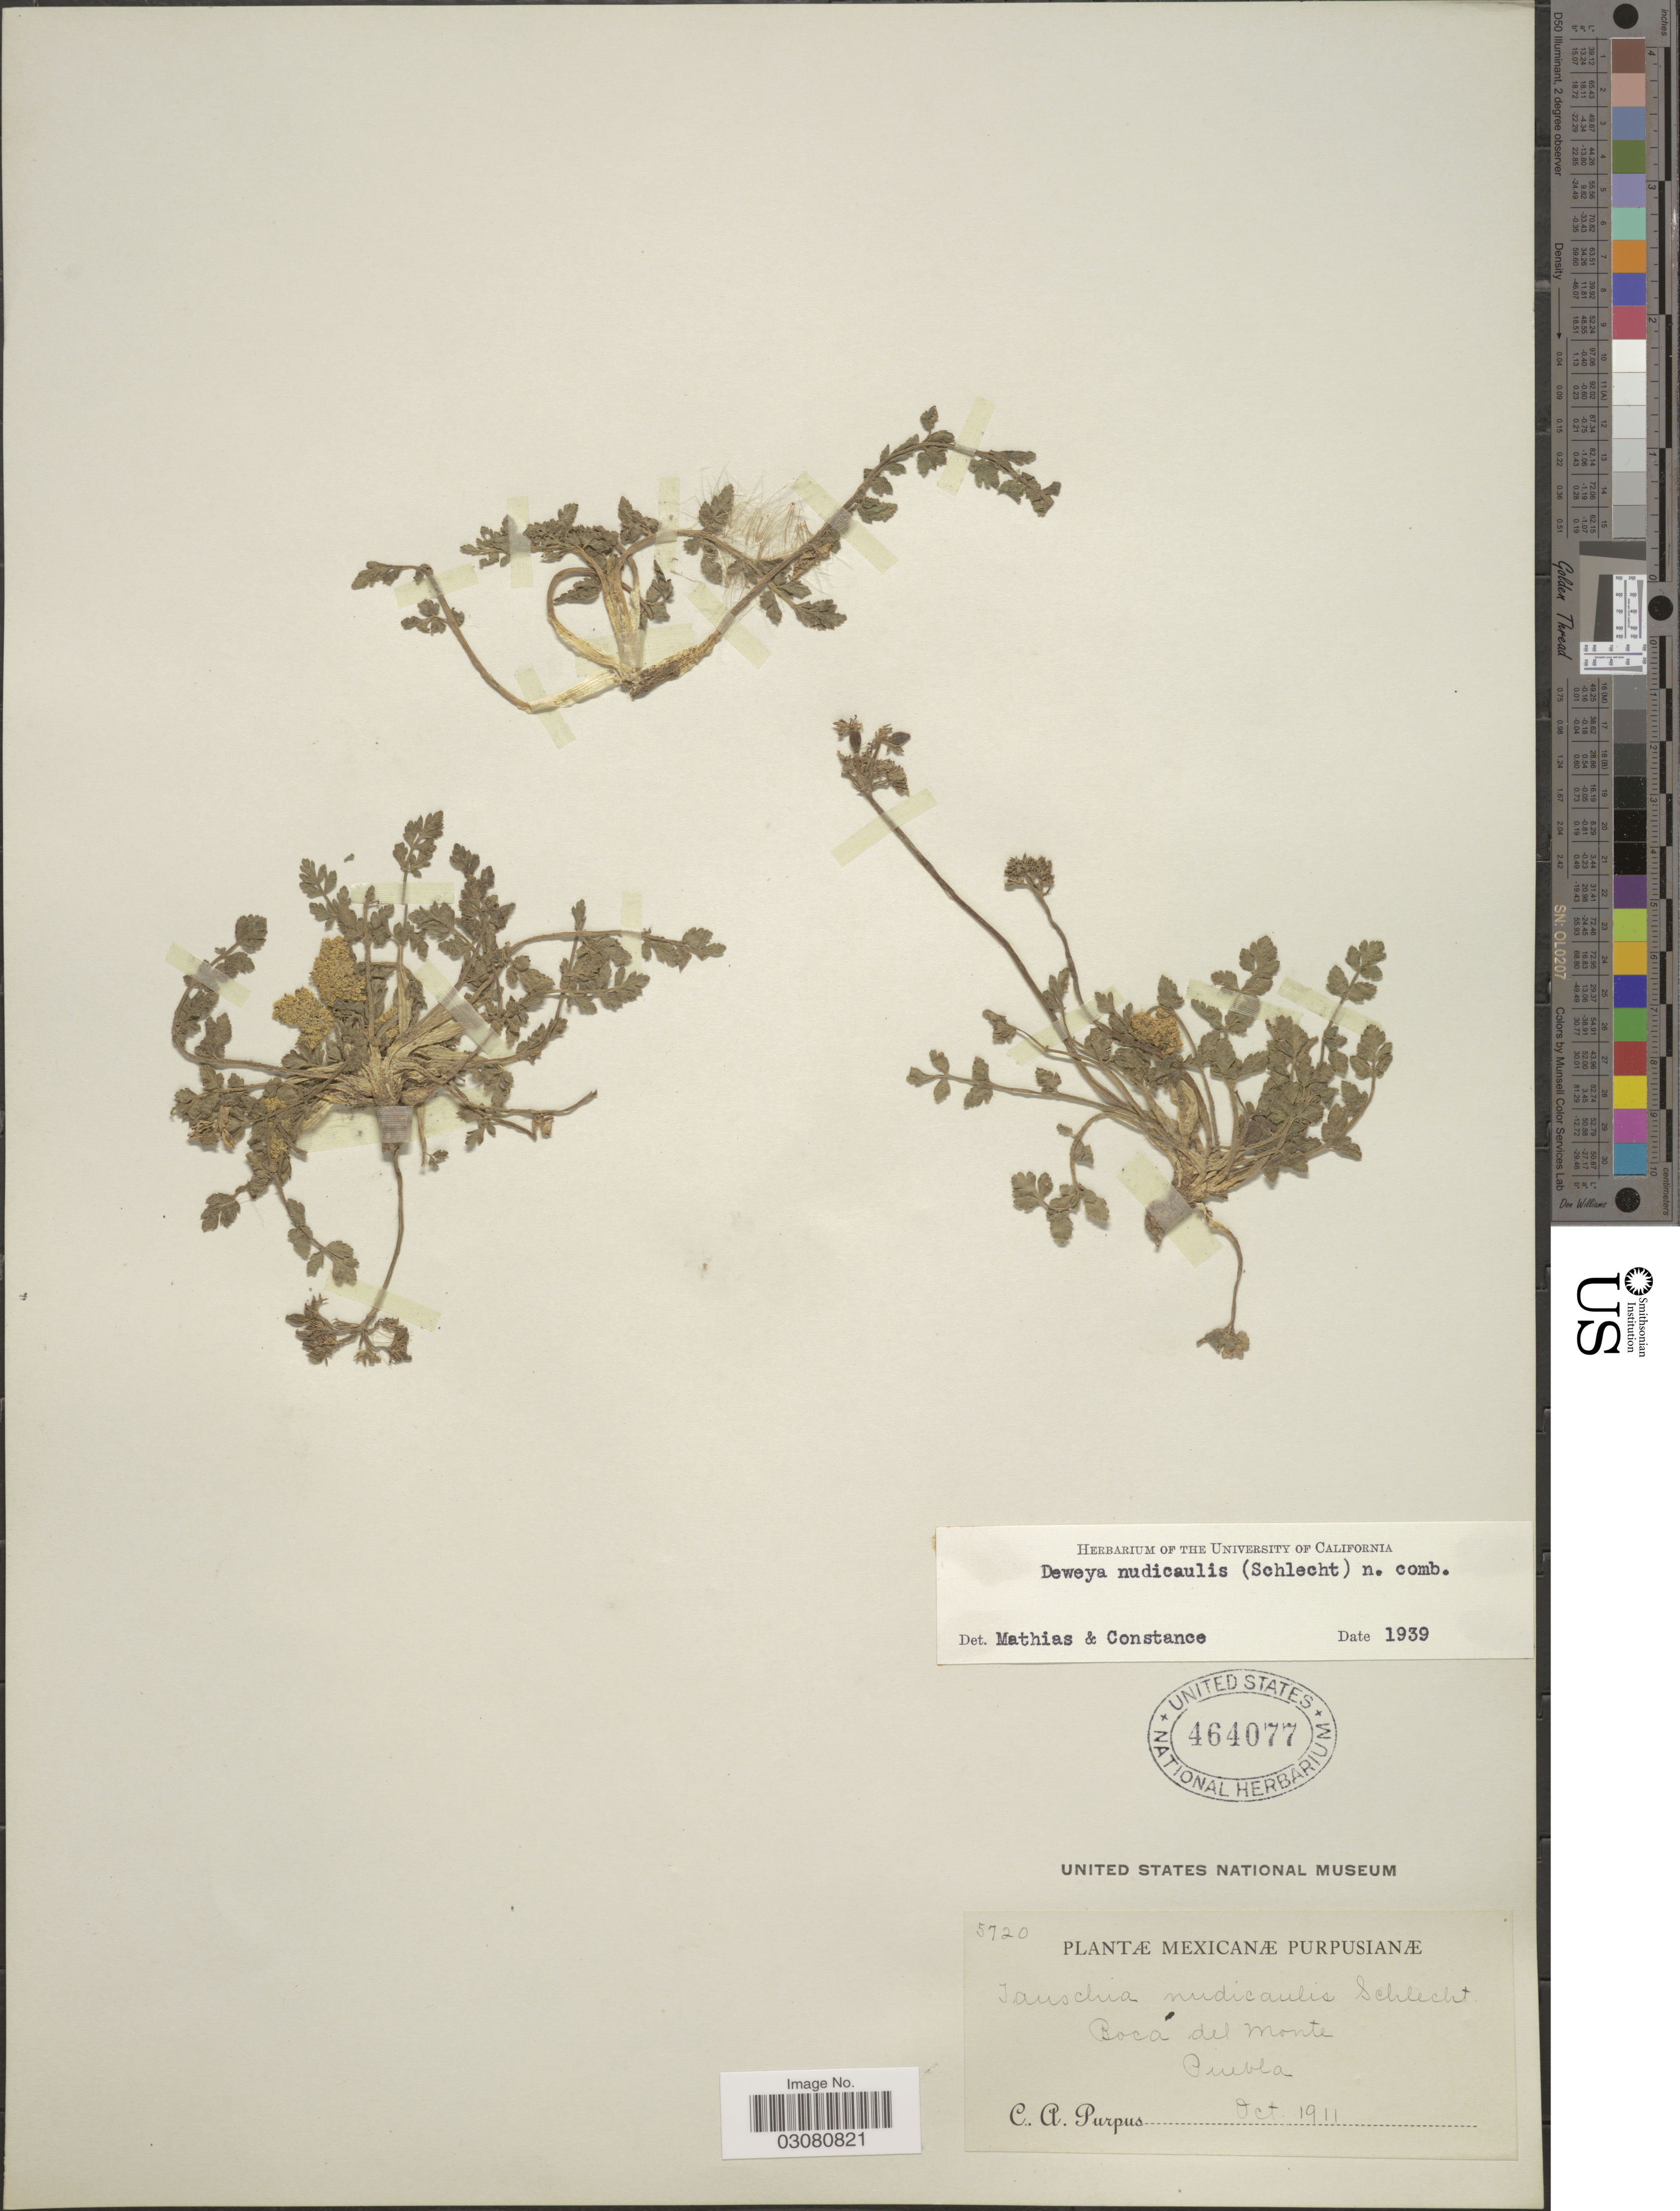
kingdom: Plantae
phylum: Tracheophyta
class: Magnoliopsida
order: Apiales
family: Apiaceae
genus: Tauschia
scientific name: Tauschia nudicaulis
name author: Schltdl.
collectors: C. A. Purpus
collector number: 5720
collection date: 1911-10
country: Mexico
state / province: Puebla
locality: Boca del Monte.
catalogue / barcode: US 464077